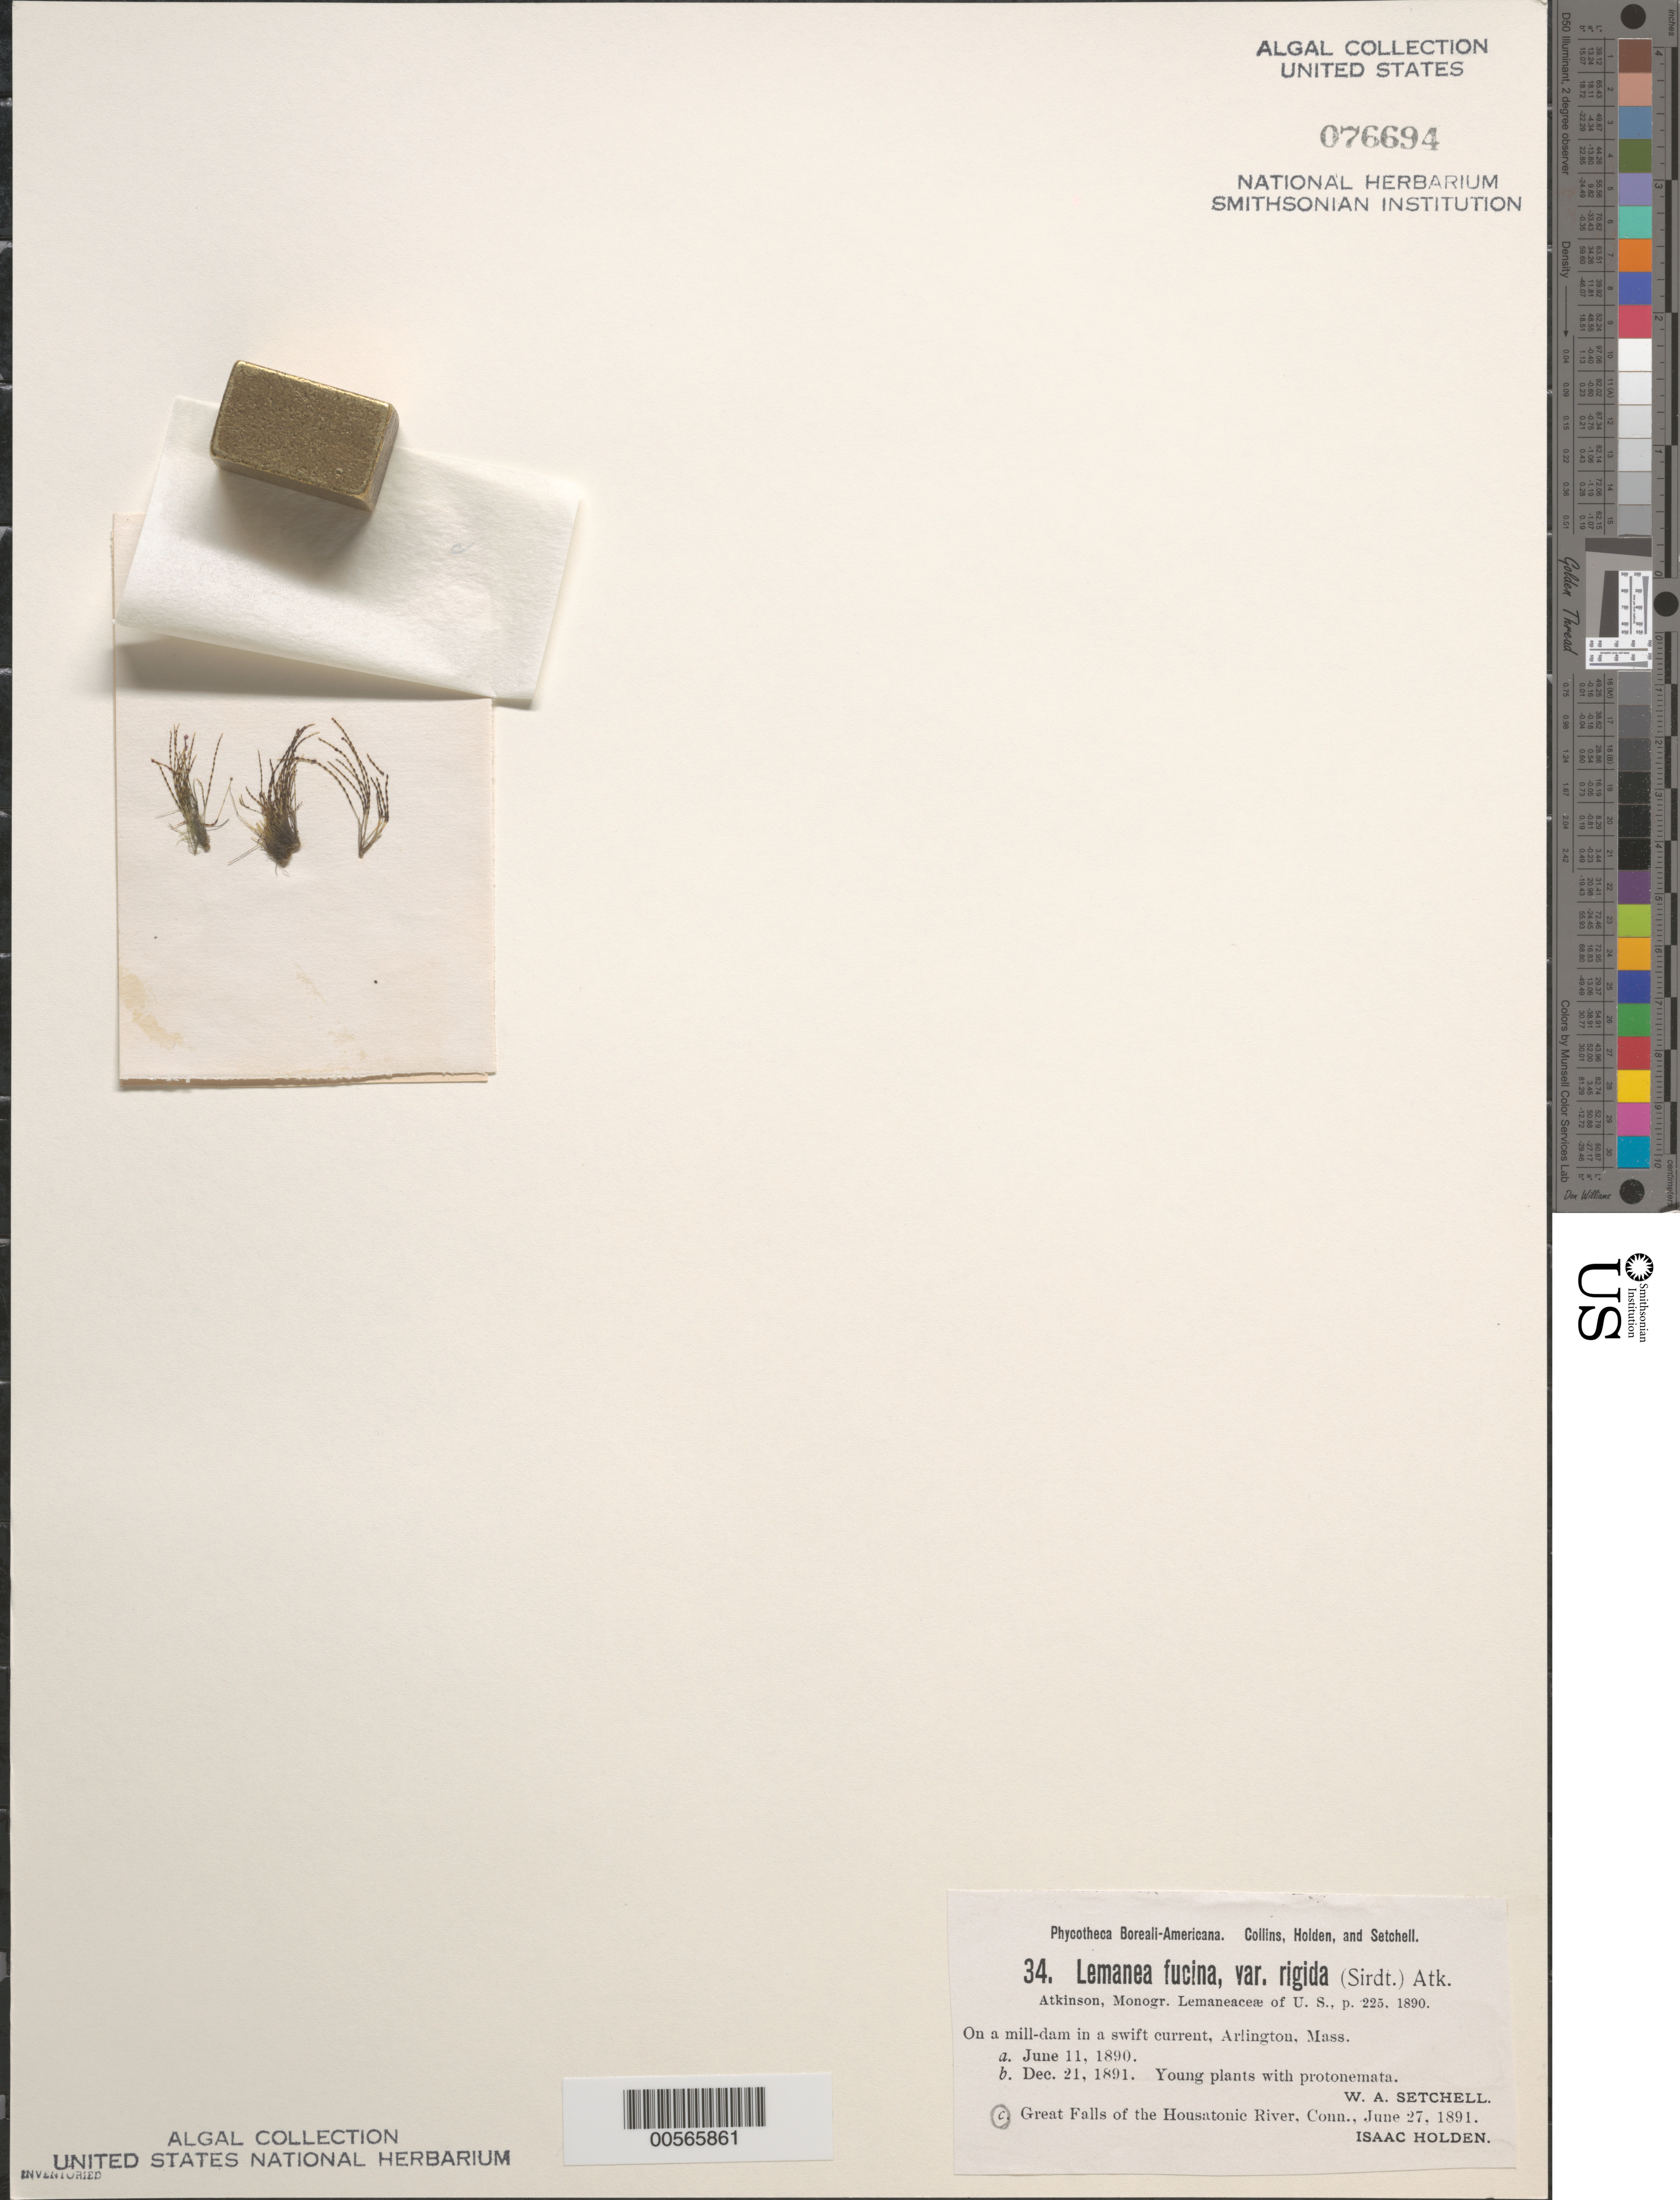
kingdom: Plantae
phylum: Rhodophyta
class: Florideophyceae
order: Batrachospermales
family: Lemaneaceae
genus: Lemanea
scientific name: Lemanea fucina var. rigida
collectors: I. Holden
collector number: PB-A 34c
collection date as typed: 27 Jun 1891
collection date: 1891-06-27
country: United States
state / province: Connecticut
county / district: Litchfield County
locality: Great Falls, Housatonic River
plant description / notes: Collins, Holden & Setchell, Phycotheca Boreali-Americana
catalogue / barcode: US 76694